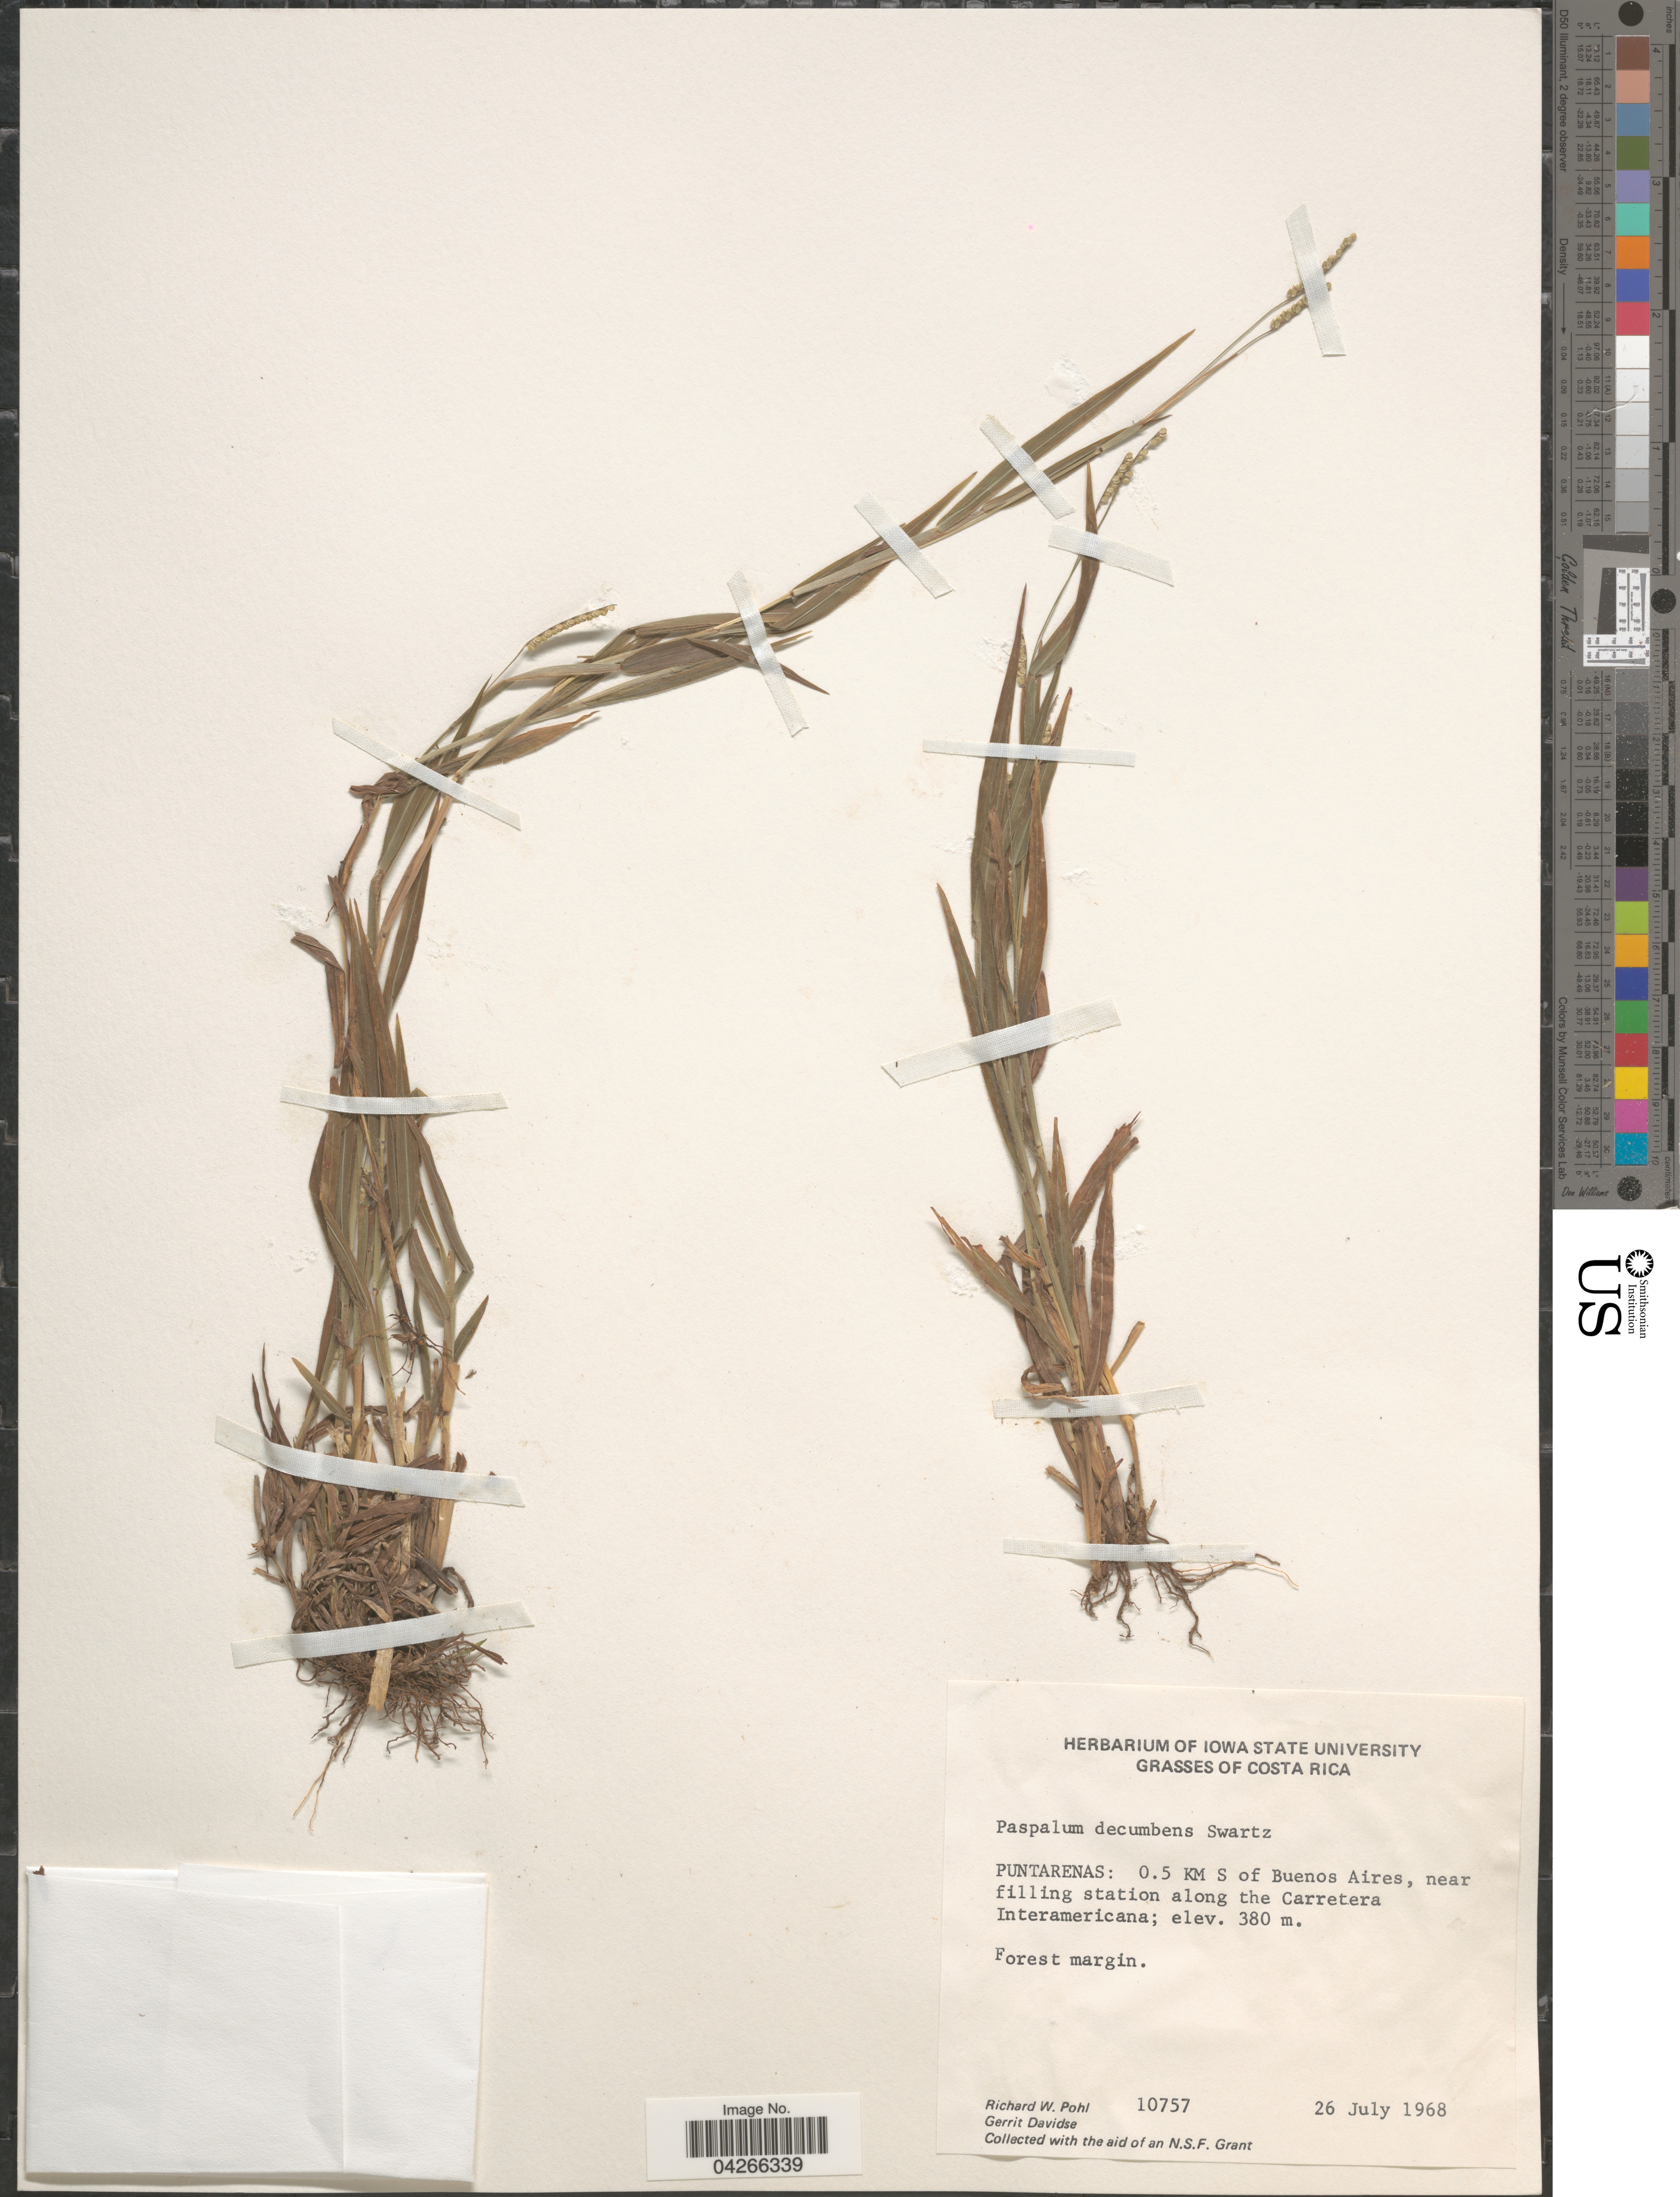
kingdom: Plantae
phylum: Tracheophyta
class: Liliopsida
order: Poales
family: Poaceae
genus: Paspalum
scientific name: Paspalum decumbens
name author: Sw.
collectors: R. W. Pohl & G. Davidse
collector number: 10757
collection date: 1968-07-26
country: Costa Rica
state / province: Puntarenas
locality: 0.5 Km S of Buenos Aires, near filling station along the Carretera Interamericana.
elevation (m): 380